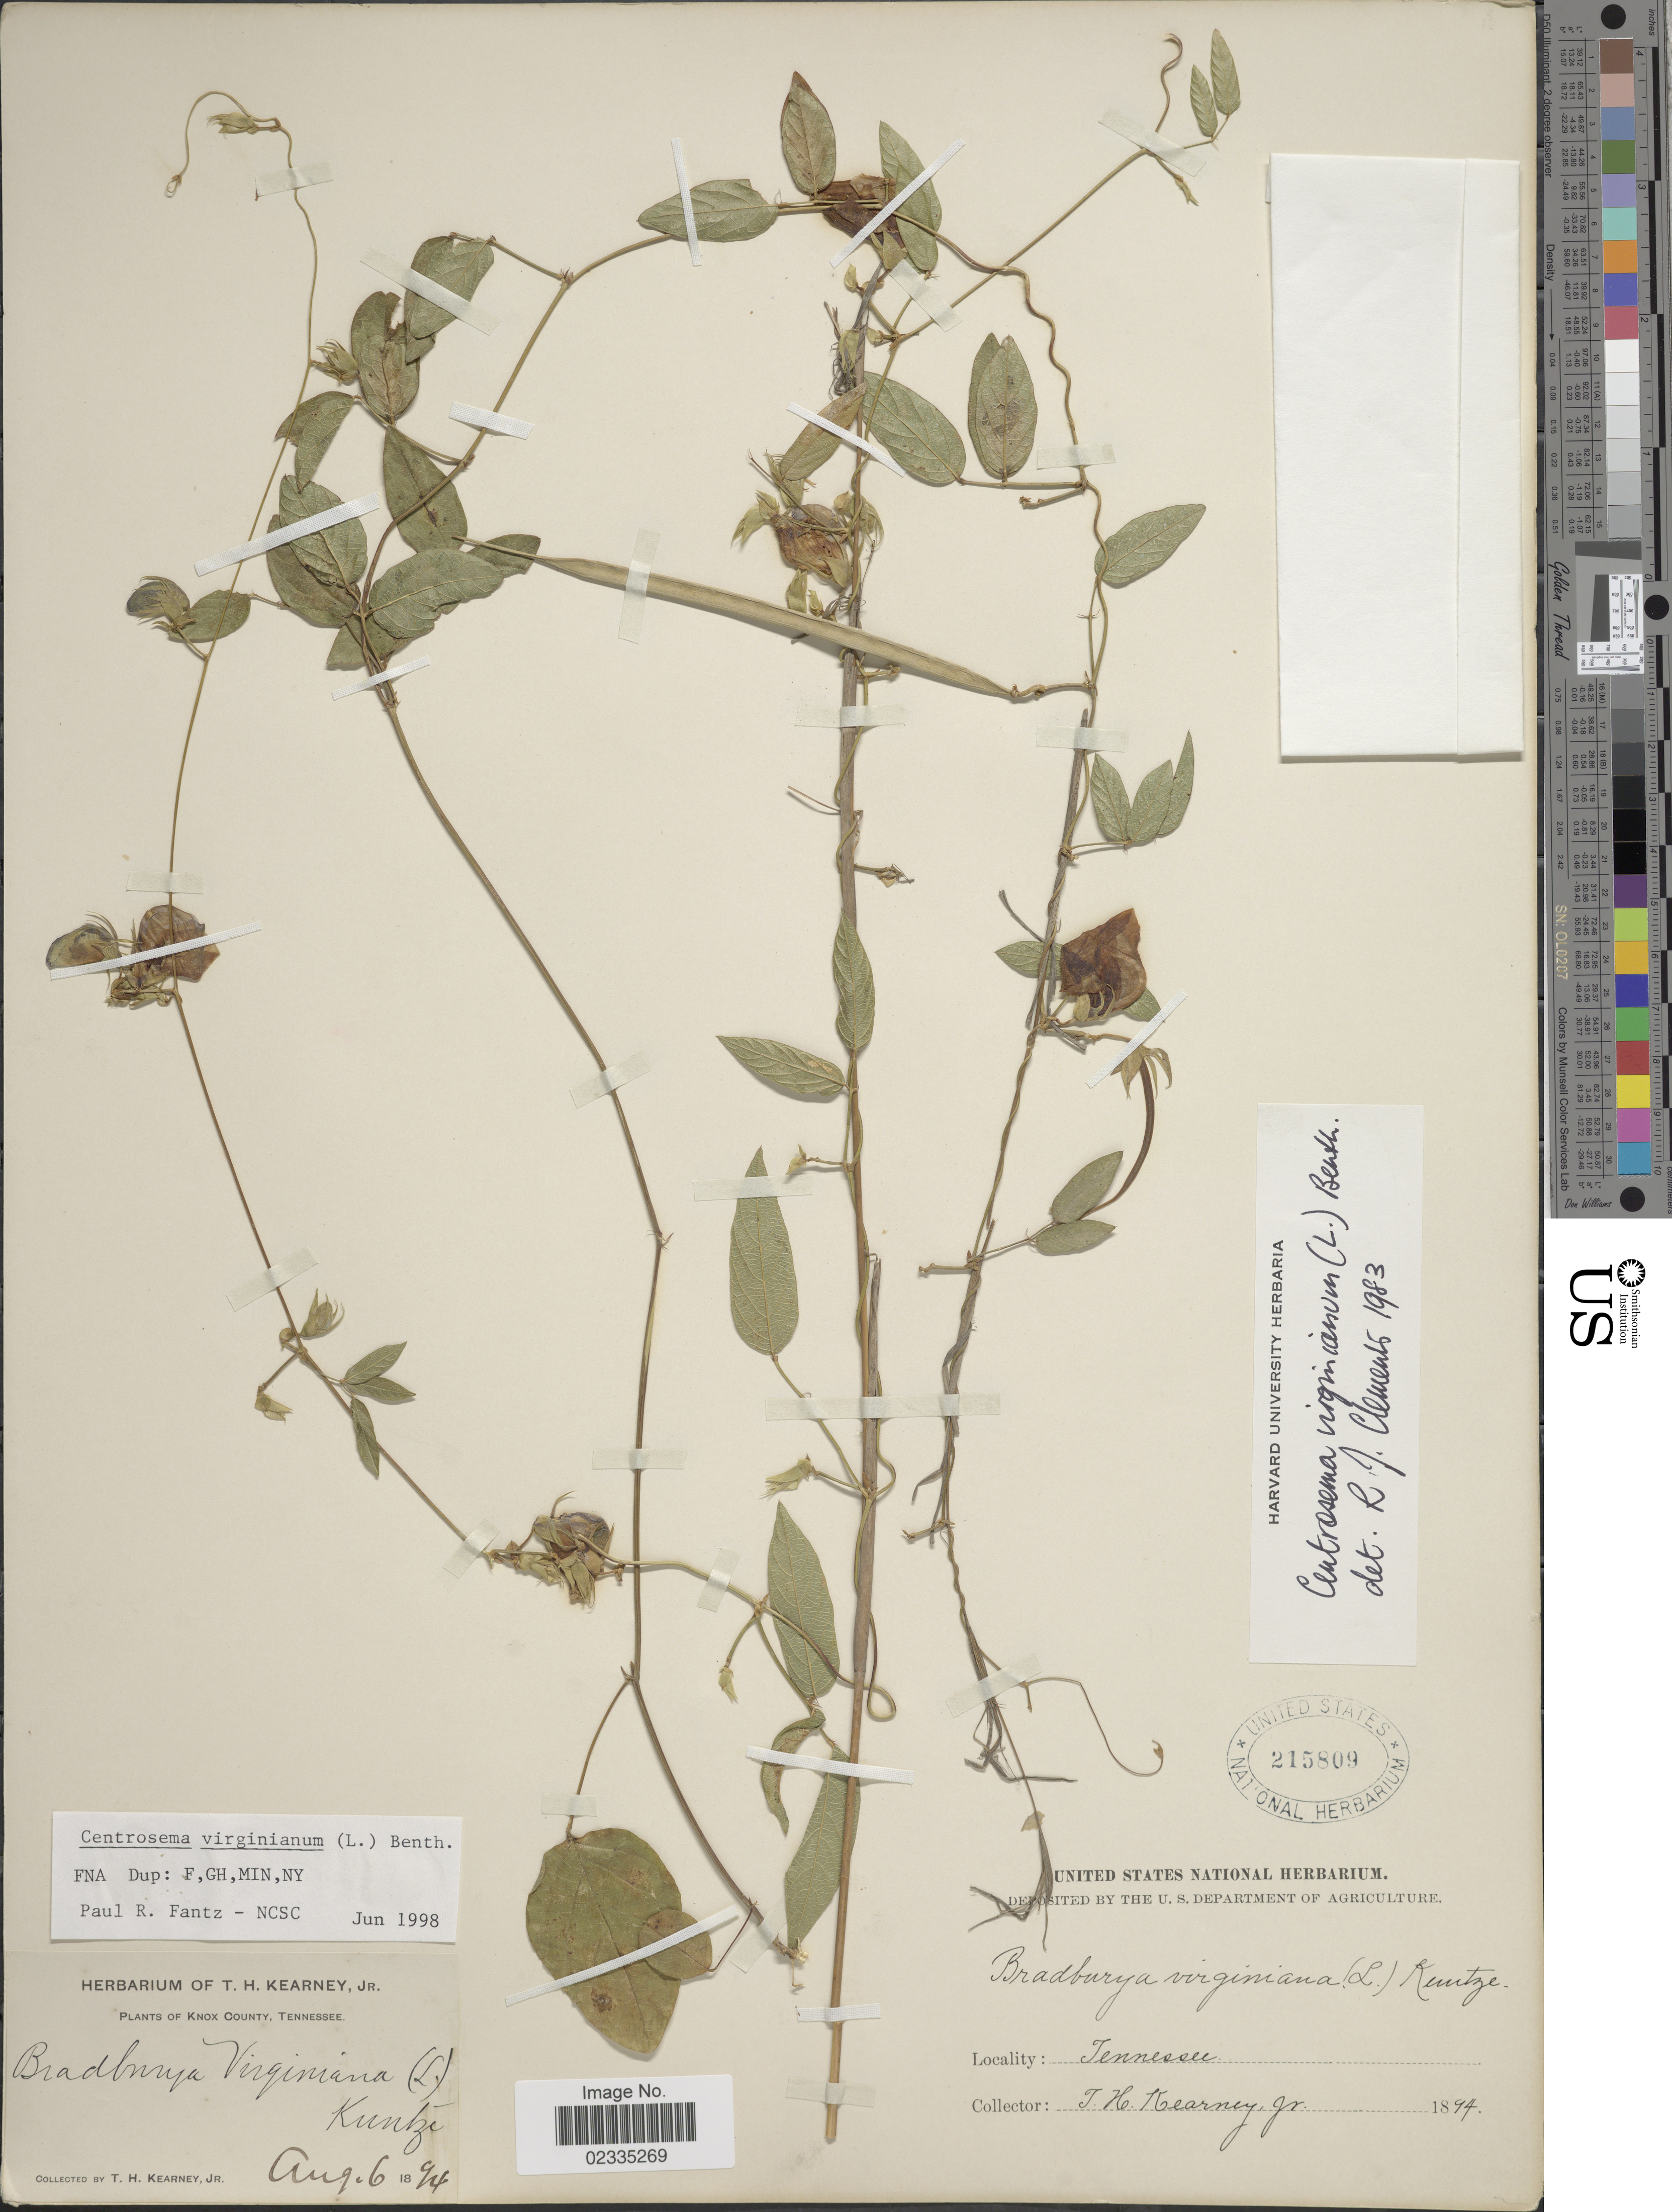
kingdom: Plantae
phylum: Tracheophyta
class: Magnoliopsida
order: Fabales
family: Fabaceae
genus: Centrosema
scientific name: Centrosema virginianum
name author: (L.) Benth.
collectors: T. H. Kearney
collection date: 1894-08-06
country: United States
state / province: Tennessee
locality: Knox County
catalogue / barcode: US 215809